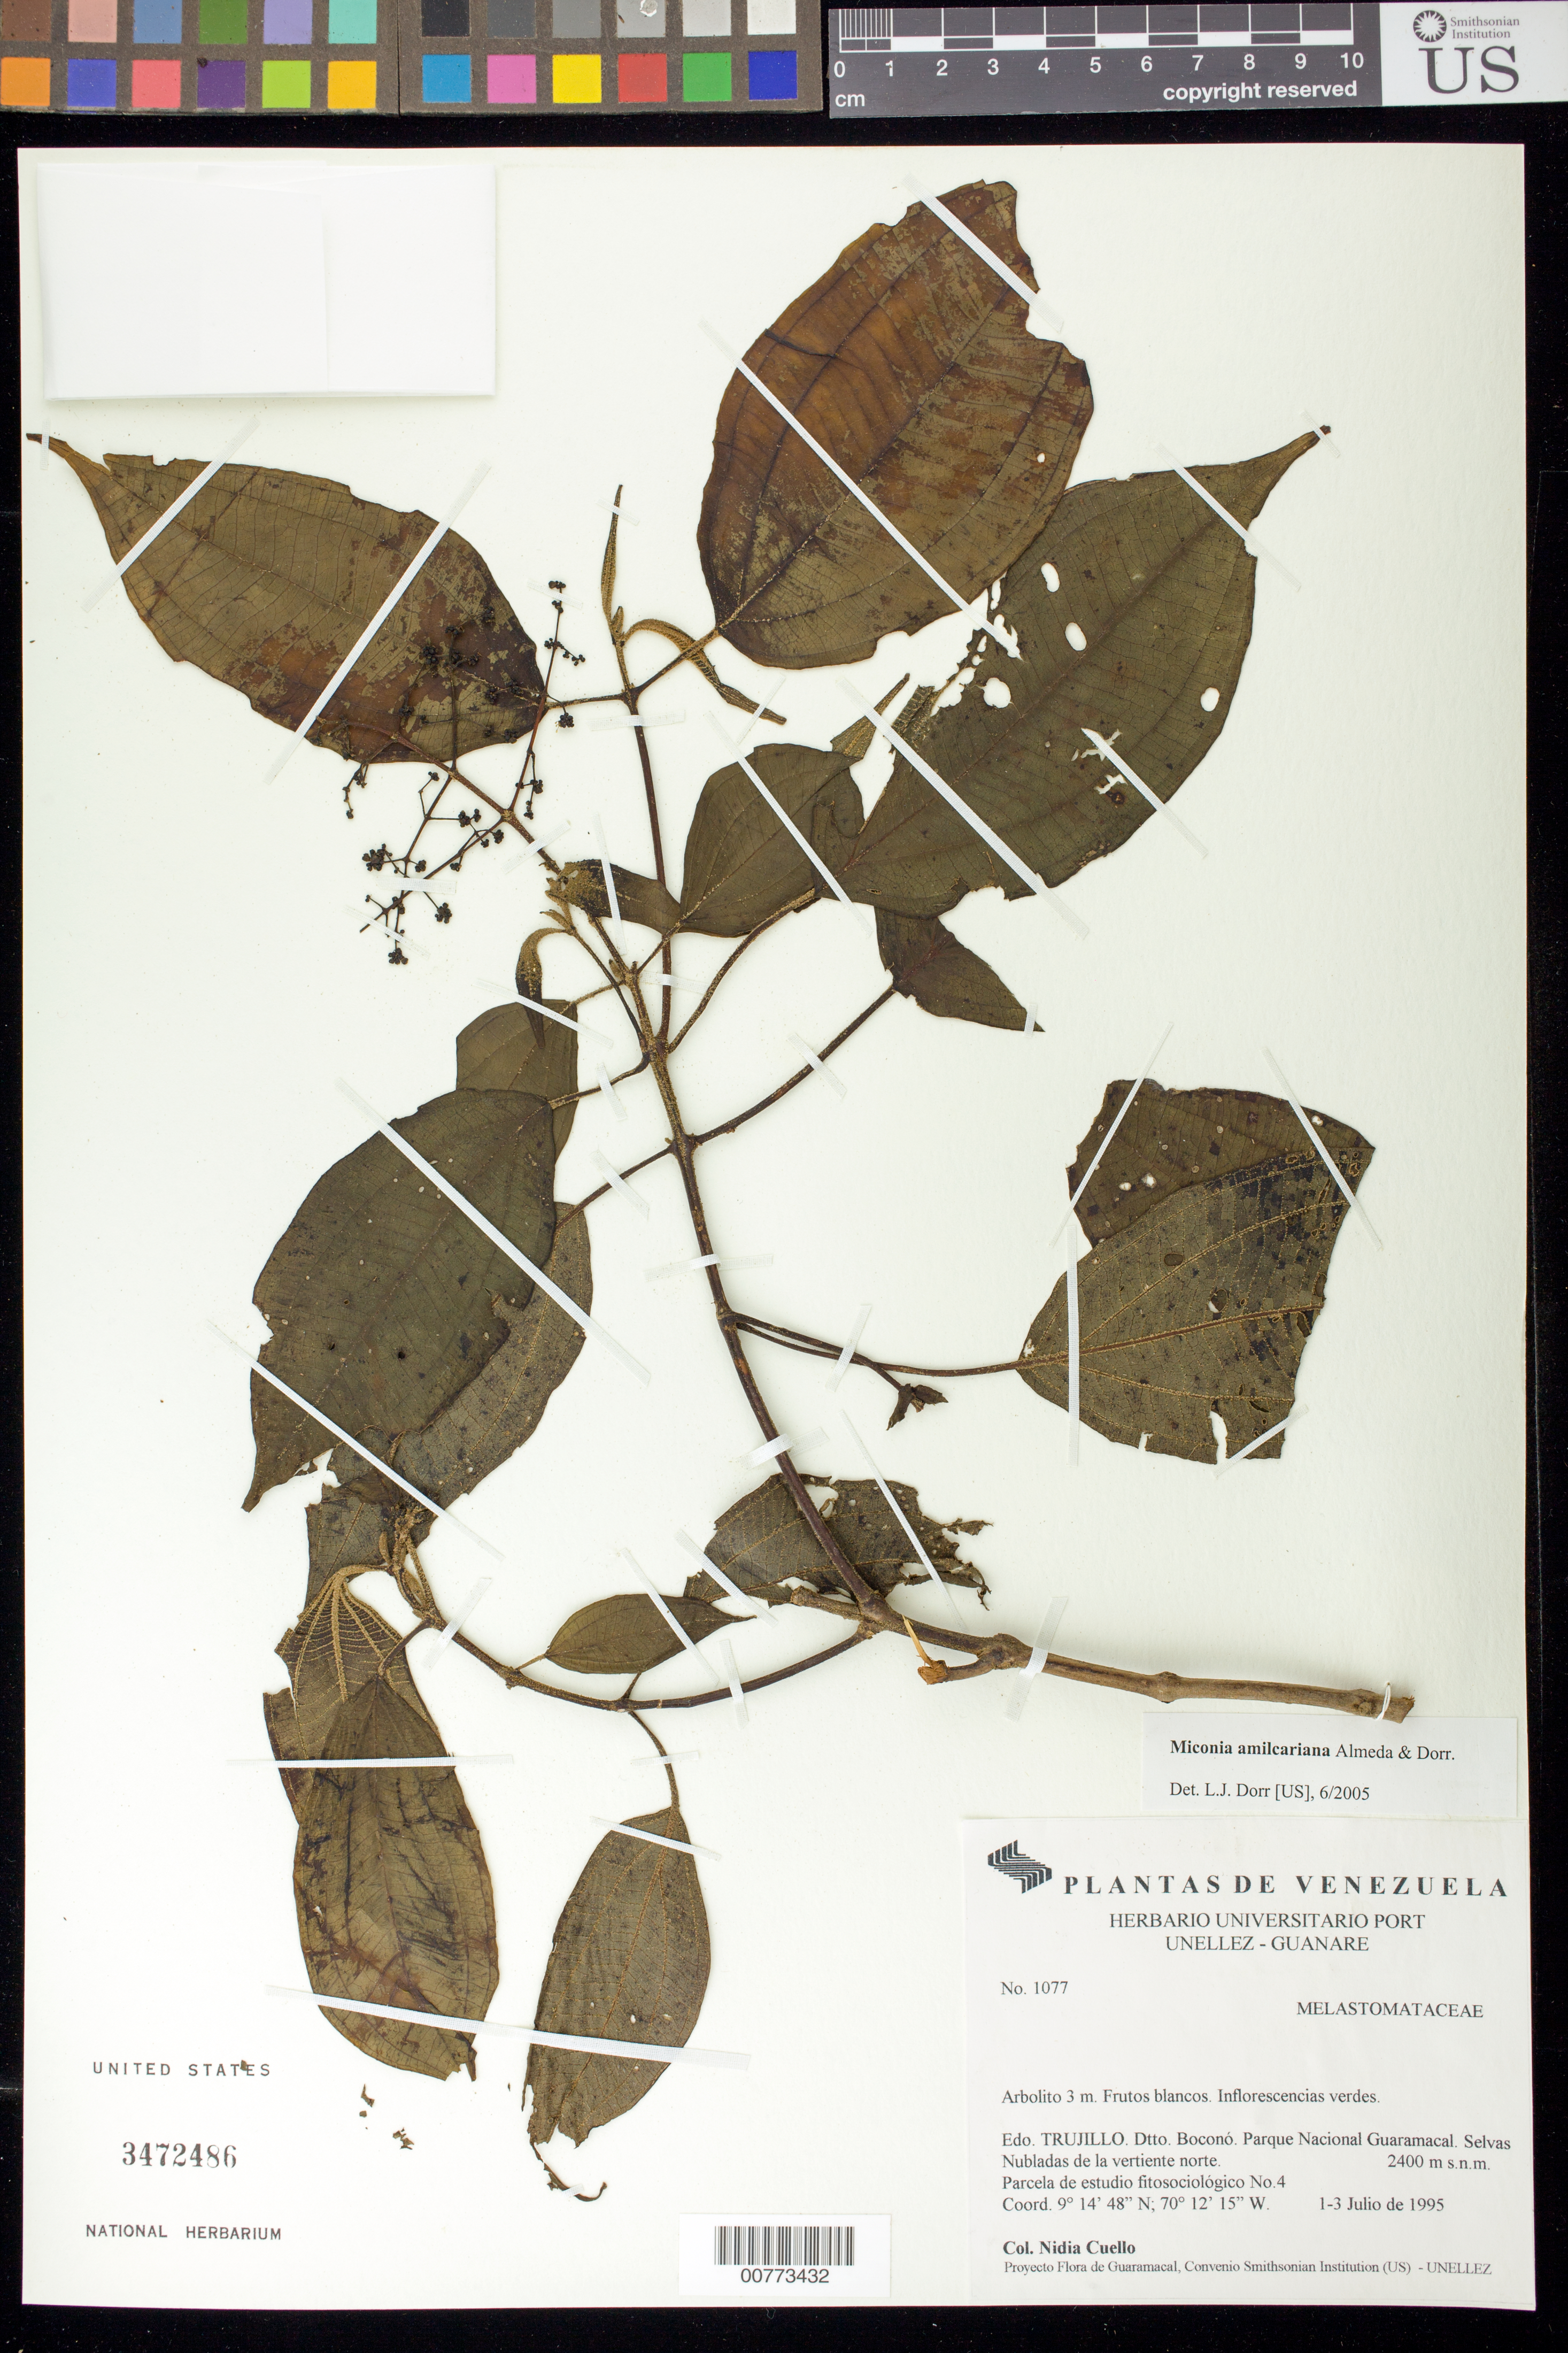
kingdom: Plantae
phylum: Tracheophyta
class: Magnoliopsida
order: Myrtales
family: Melastomataceae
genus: Miconia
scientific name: Miconia amilcariana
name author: Almeda & Dorr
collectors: N. L. Cuello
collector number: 1077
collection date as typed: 01 Jul 1995 to 03 Jul 1995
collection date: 1995-07-01/1995-07-03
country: Venezuela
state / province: Trujillo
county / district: Boconó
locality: Parque Nacional Guaramacal. Vertiente N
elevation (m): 2400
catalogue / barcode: US 3472486